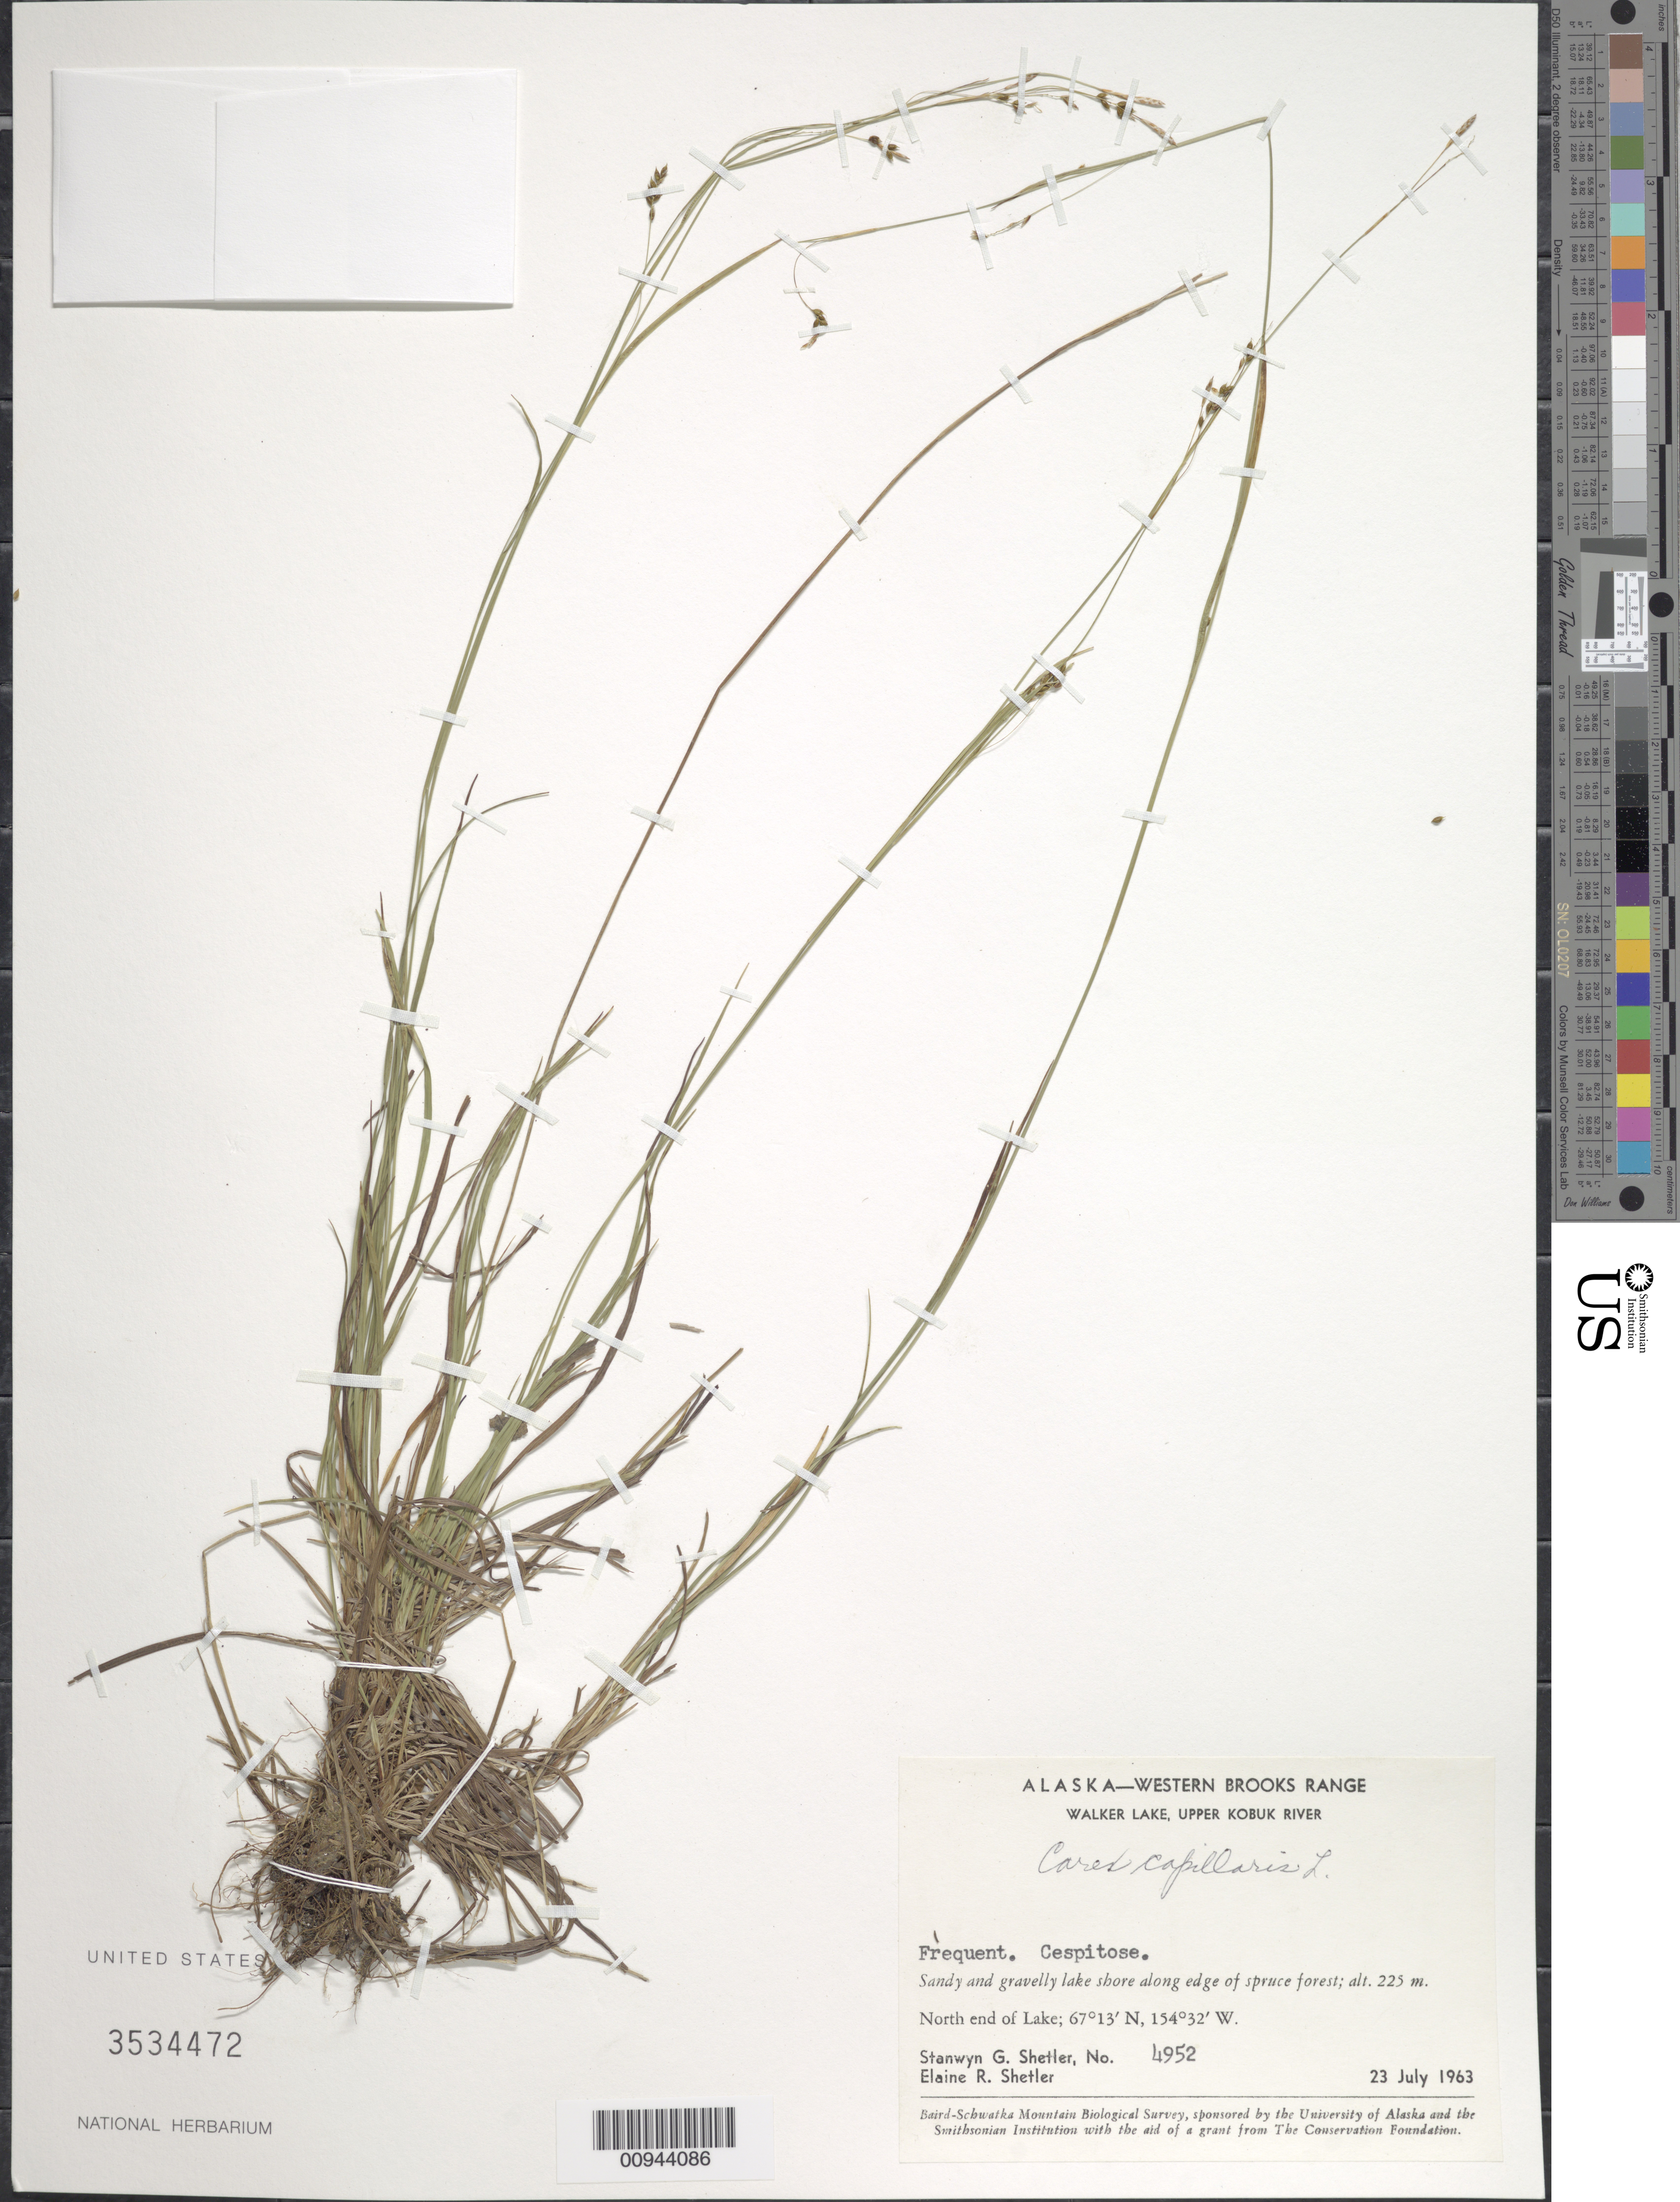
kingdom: Plantae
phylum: Tracheophyta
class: Liliopsida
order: Poales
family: Cyperaceae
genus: Carex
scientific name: Carex capillaris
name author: L.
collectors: S. Shetler & E. R. Shetler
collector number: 4952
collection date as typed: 23 Jul 1963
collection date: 1963-07-23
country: United States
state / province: Alaska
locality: North end of Walker Lake. Western Brooks Range, Upper Kobuk River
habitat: Sandy and gravelly lake shore along edge of spruce forest.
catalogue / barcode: US 3534472